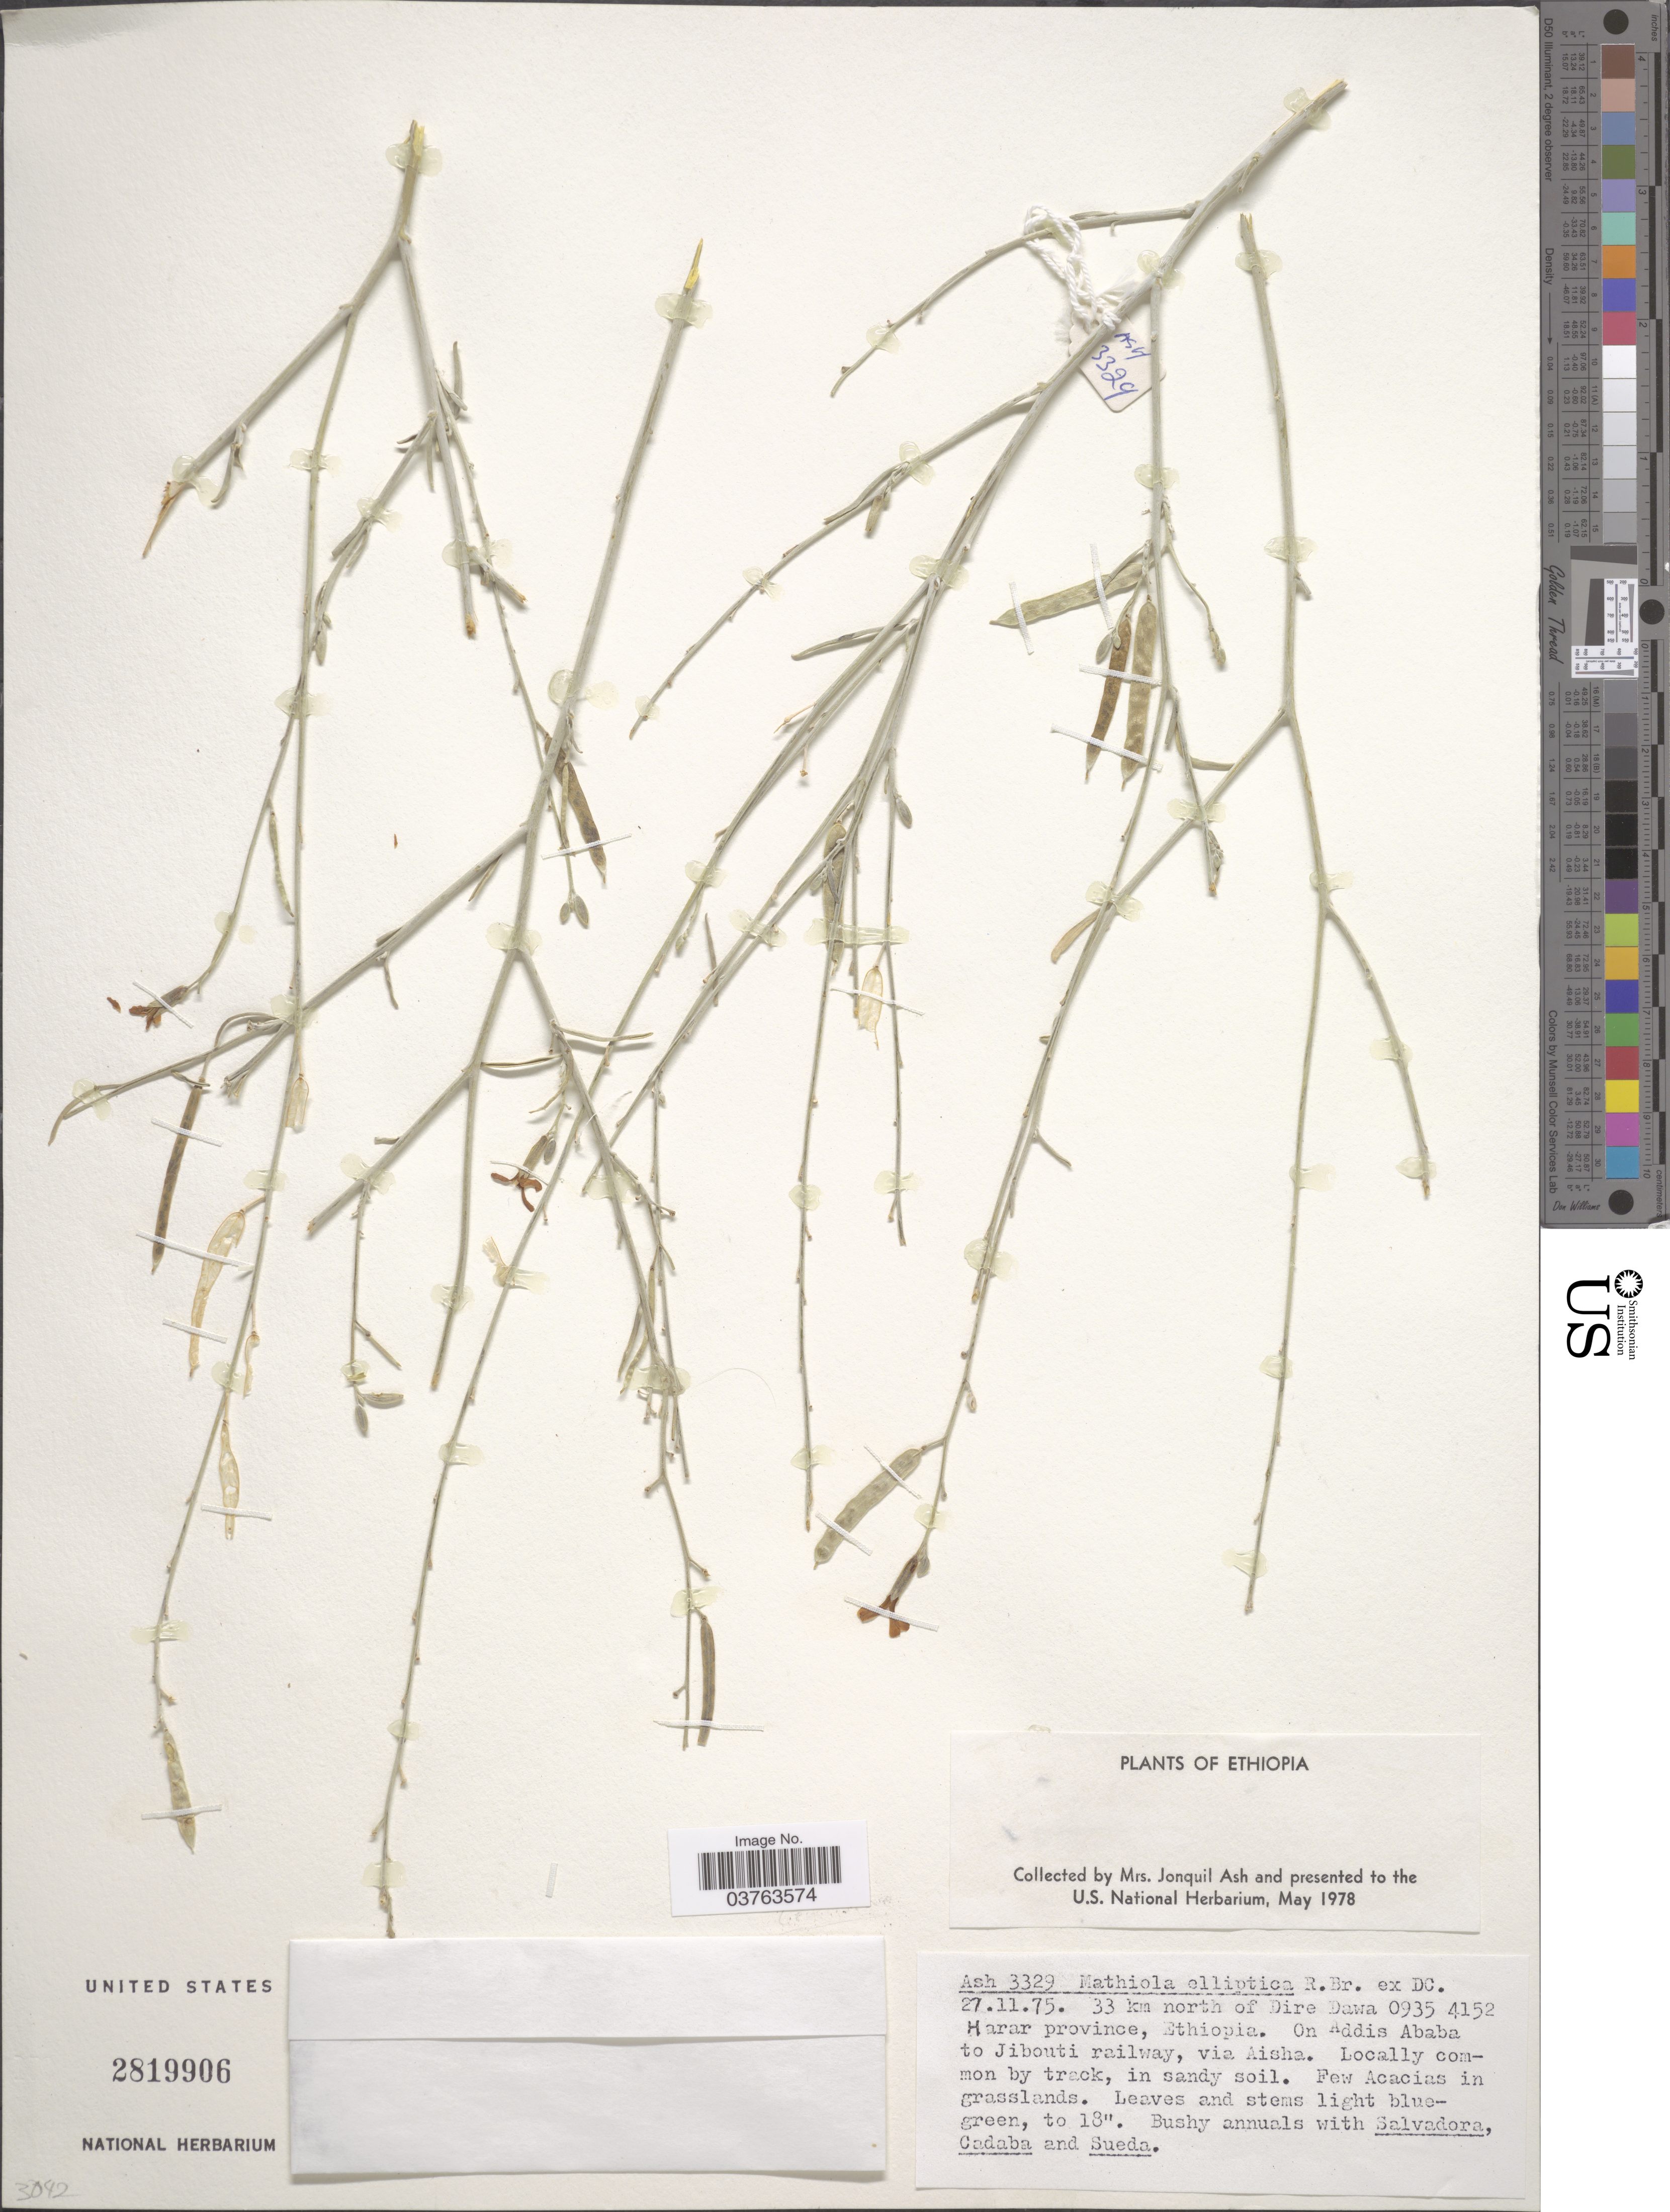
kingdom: Plantae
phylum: Tracheophyta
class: Magnoliopsida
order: Brassicales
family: Brassicaceae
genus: Matthiola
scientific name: Matthiola elliptica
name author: (Sw.) Kuntze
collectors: J. Ash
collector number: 3329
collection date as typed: Transcribed d/m/y: 27/11/75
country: Ethiopia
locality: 33 km north of Dire Dawa 0935 4152 Harar province. On Addis Ababa to Jibouti railway, via Aisha.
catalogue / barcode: US 2819906